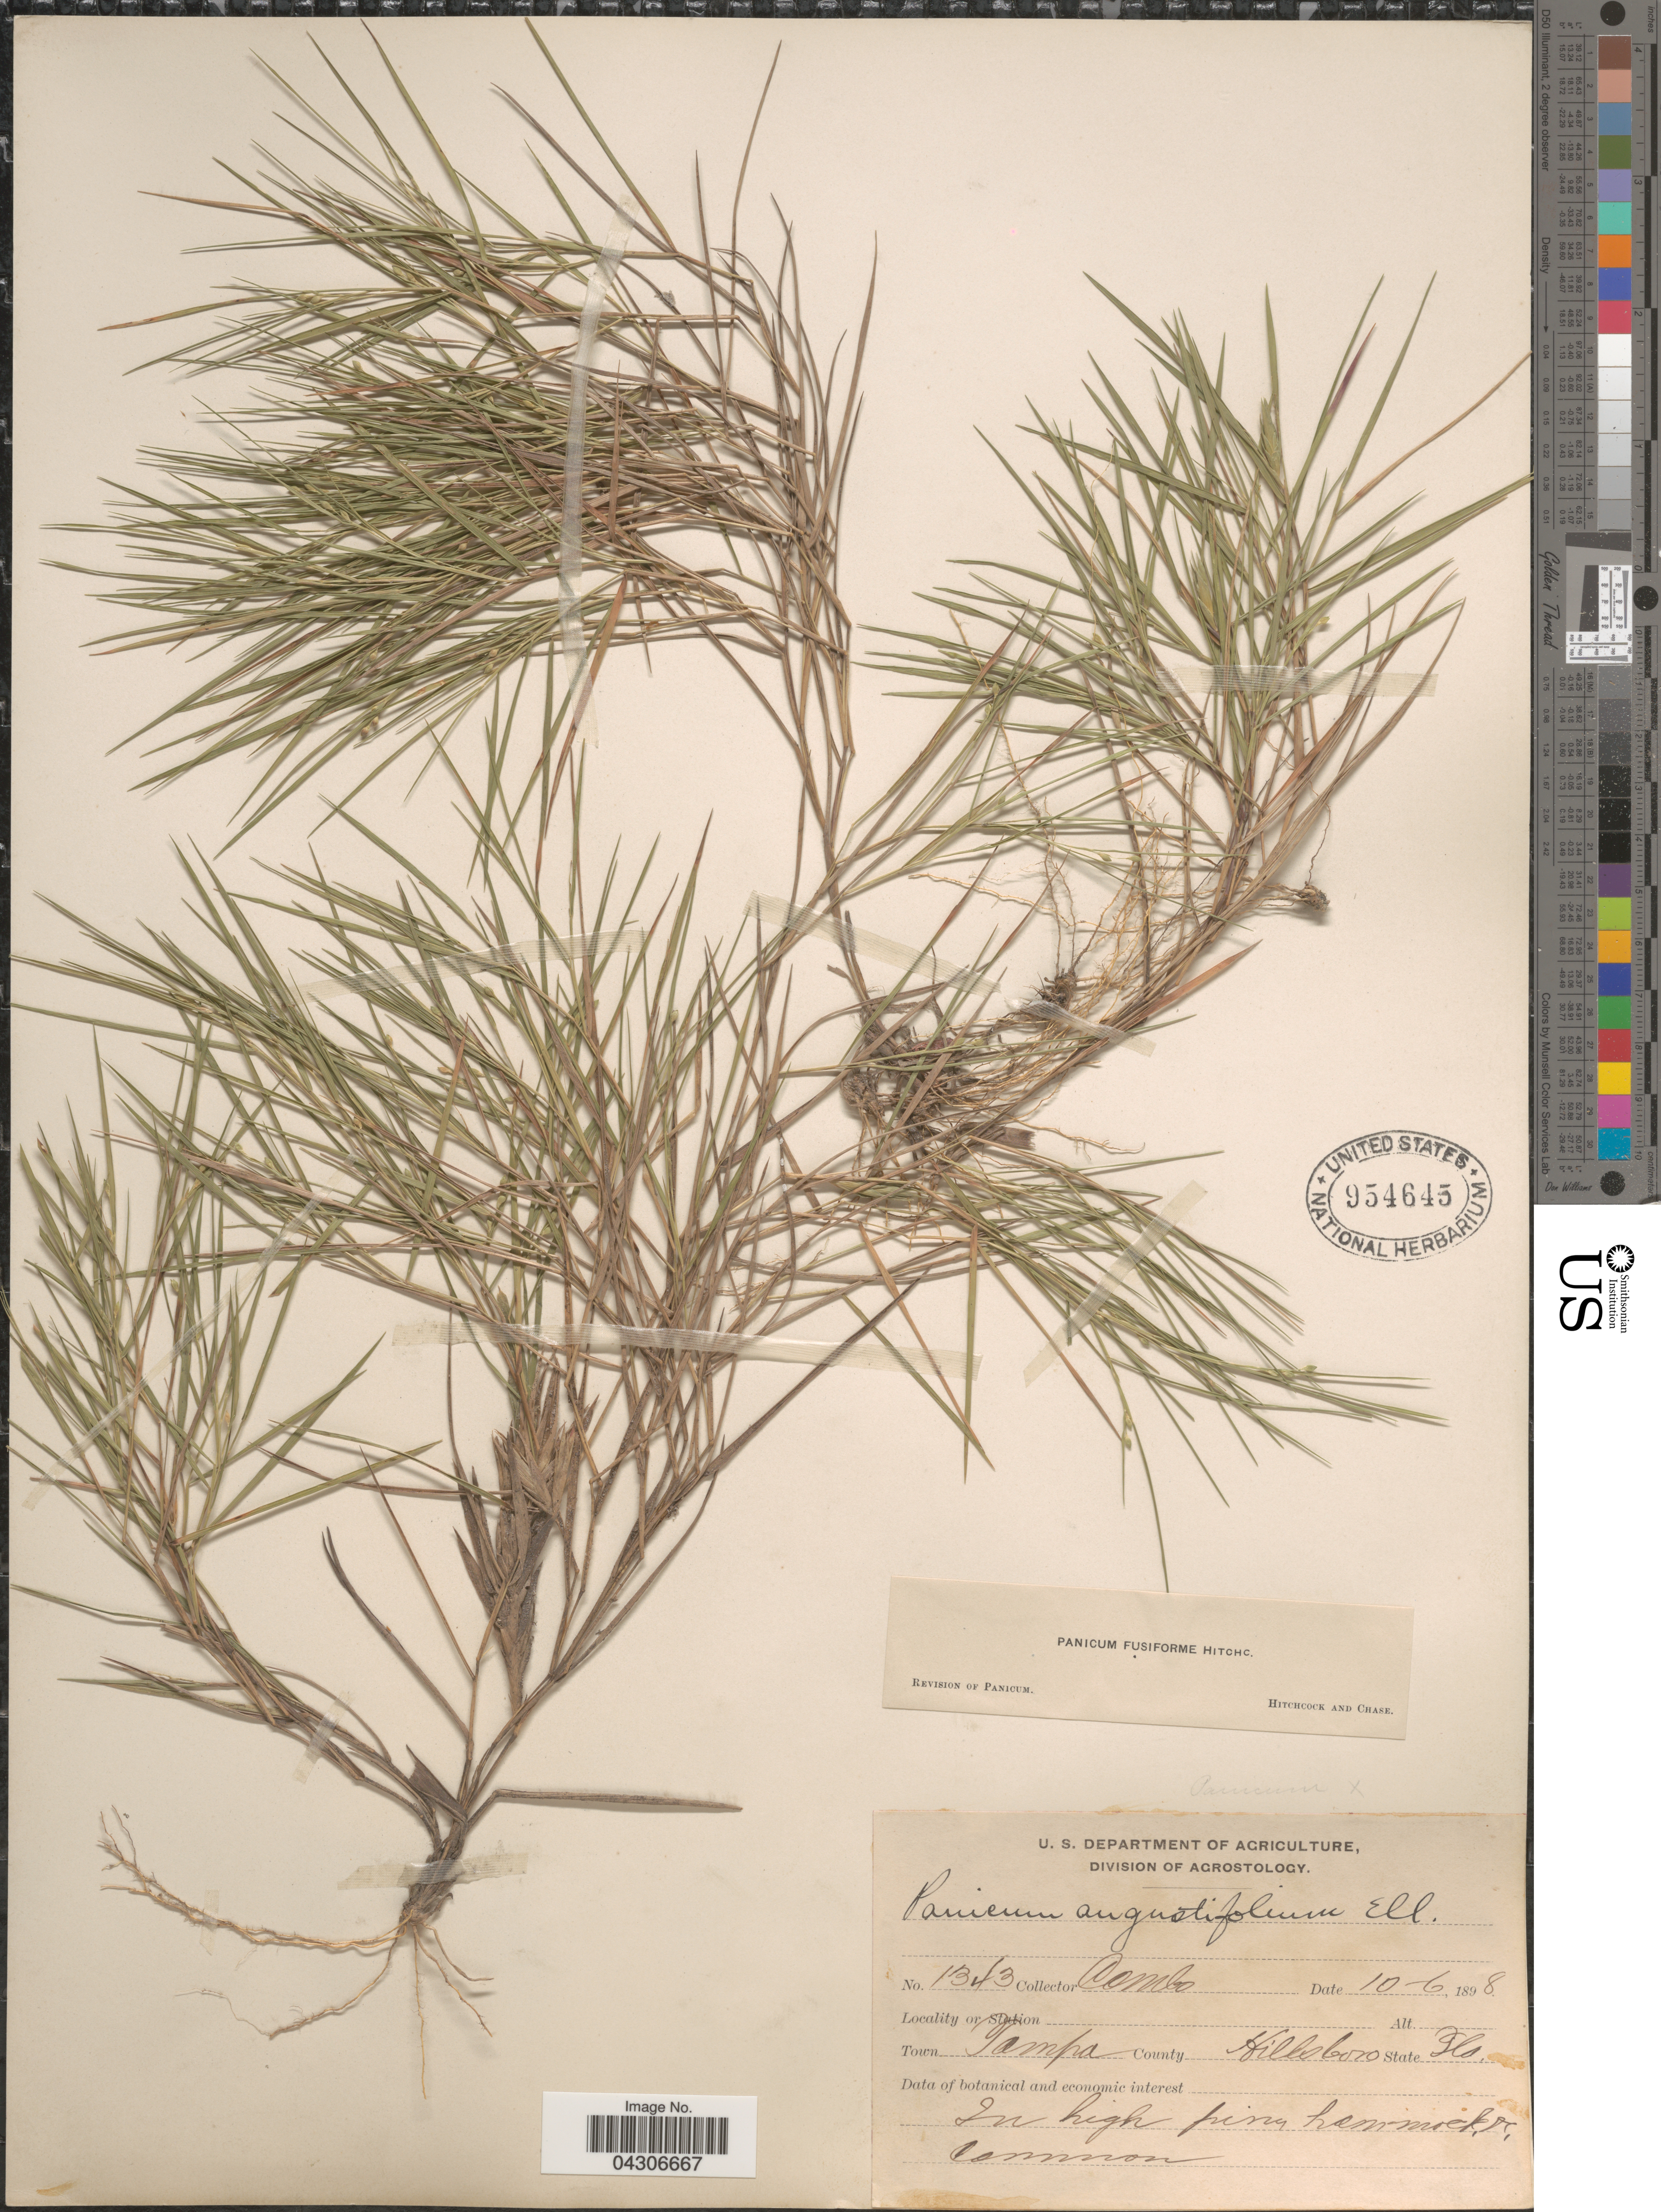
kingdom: Plantae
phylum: Tracheophyta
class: Liliopsida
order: Poales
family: Poaceae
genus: Dichanthelium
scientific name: Dichanthelium aciculare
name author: (Desv. ex Poir.) Gould & C.A. Clark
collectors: -. Combs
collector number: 1343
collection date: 1898-10-06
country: United States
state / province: Florida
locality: Town Tampa. County Hillsboro.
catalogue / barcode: US 954645